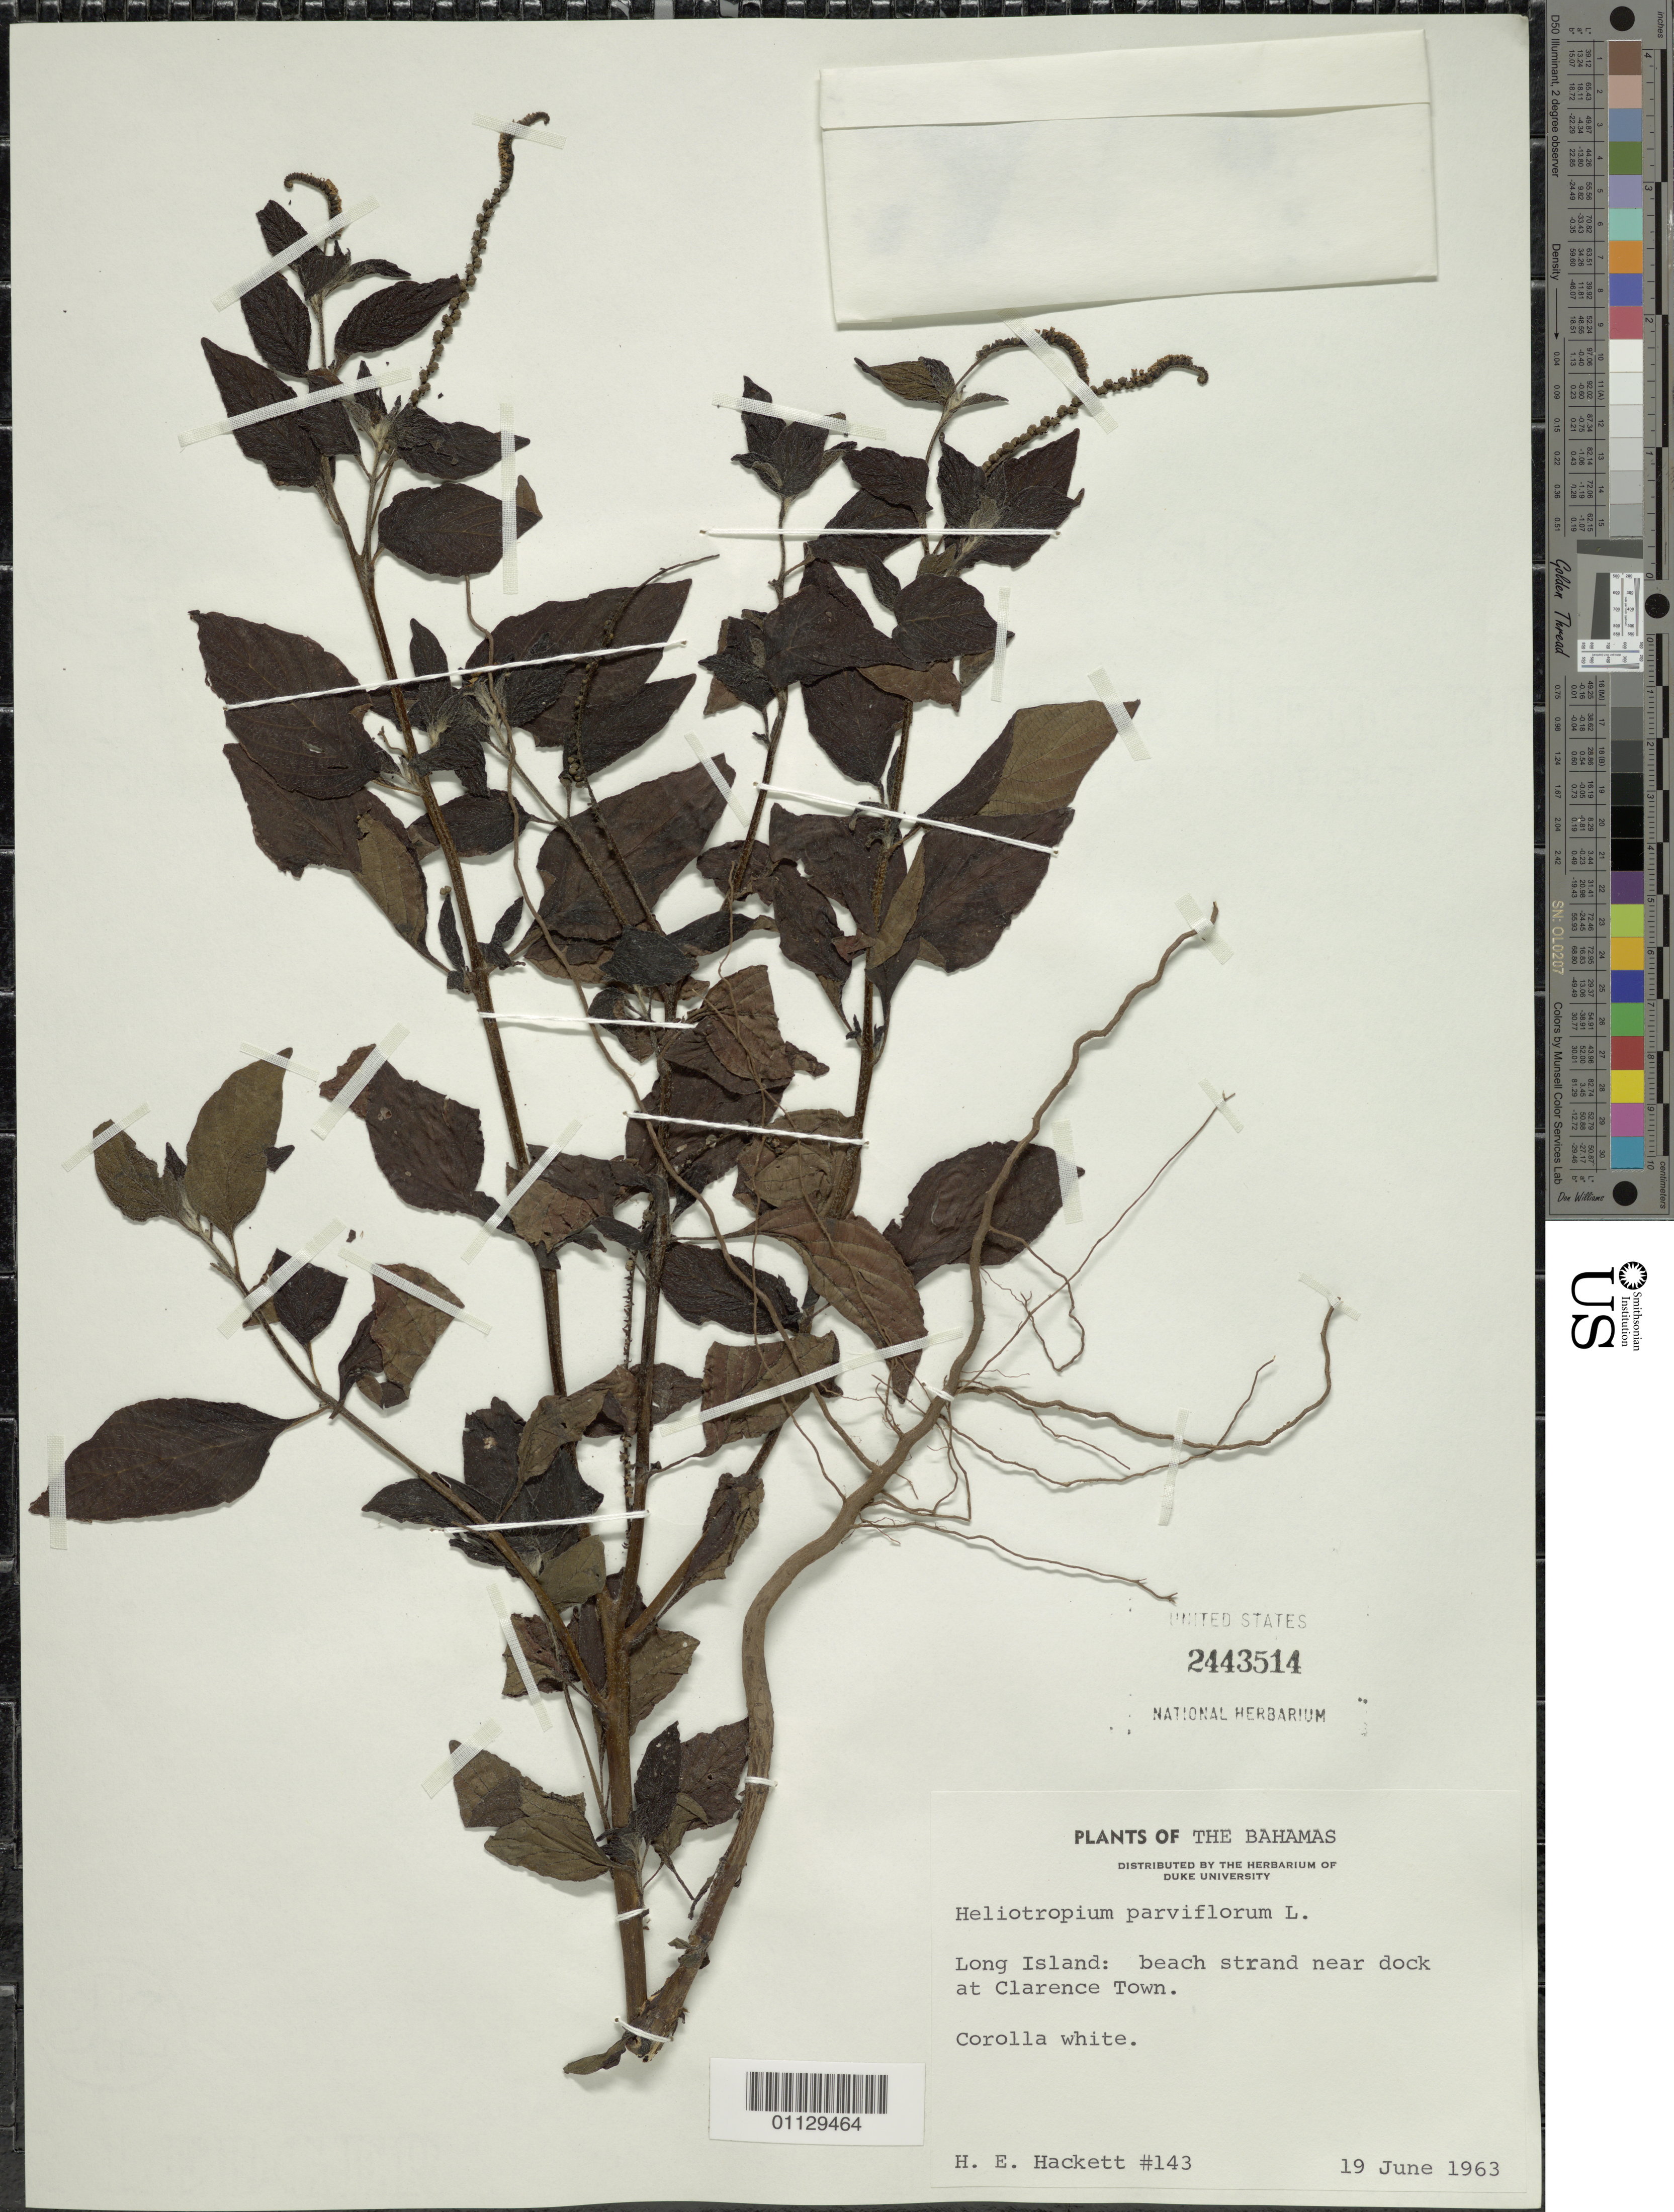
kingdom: Plantae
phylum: Tracheophyta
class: Magnoliopsida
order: Boraginales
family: Heliotropiaceae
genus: Heliotropium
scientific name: Heliotropium parviflorum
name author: L.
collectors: H. E. Hackett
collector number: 143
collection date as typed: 19 Jun 1963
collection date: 1963-06-19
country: Bahamas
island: Long I.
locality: Long Island: beach strand near dock at Clarence Town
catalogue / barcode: US 2443514